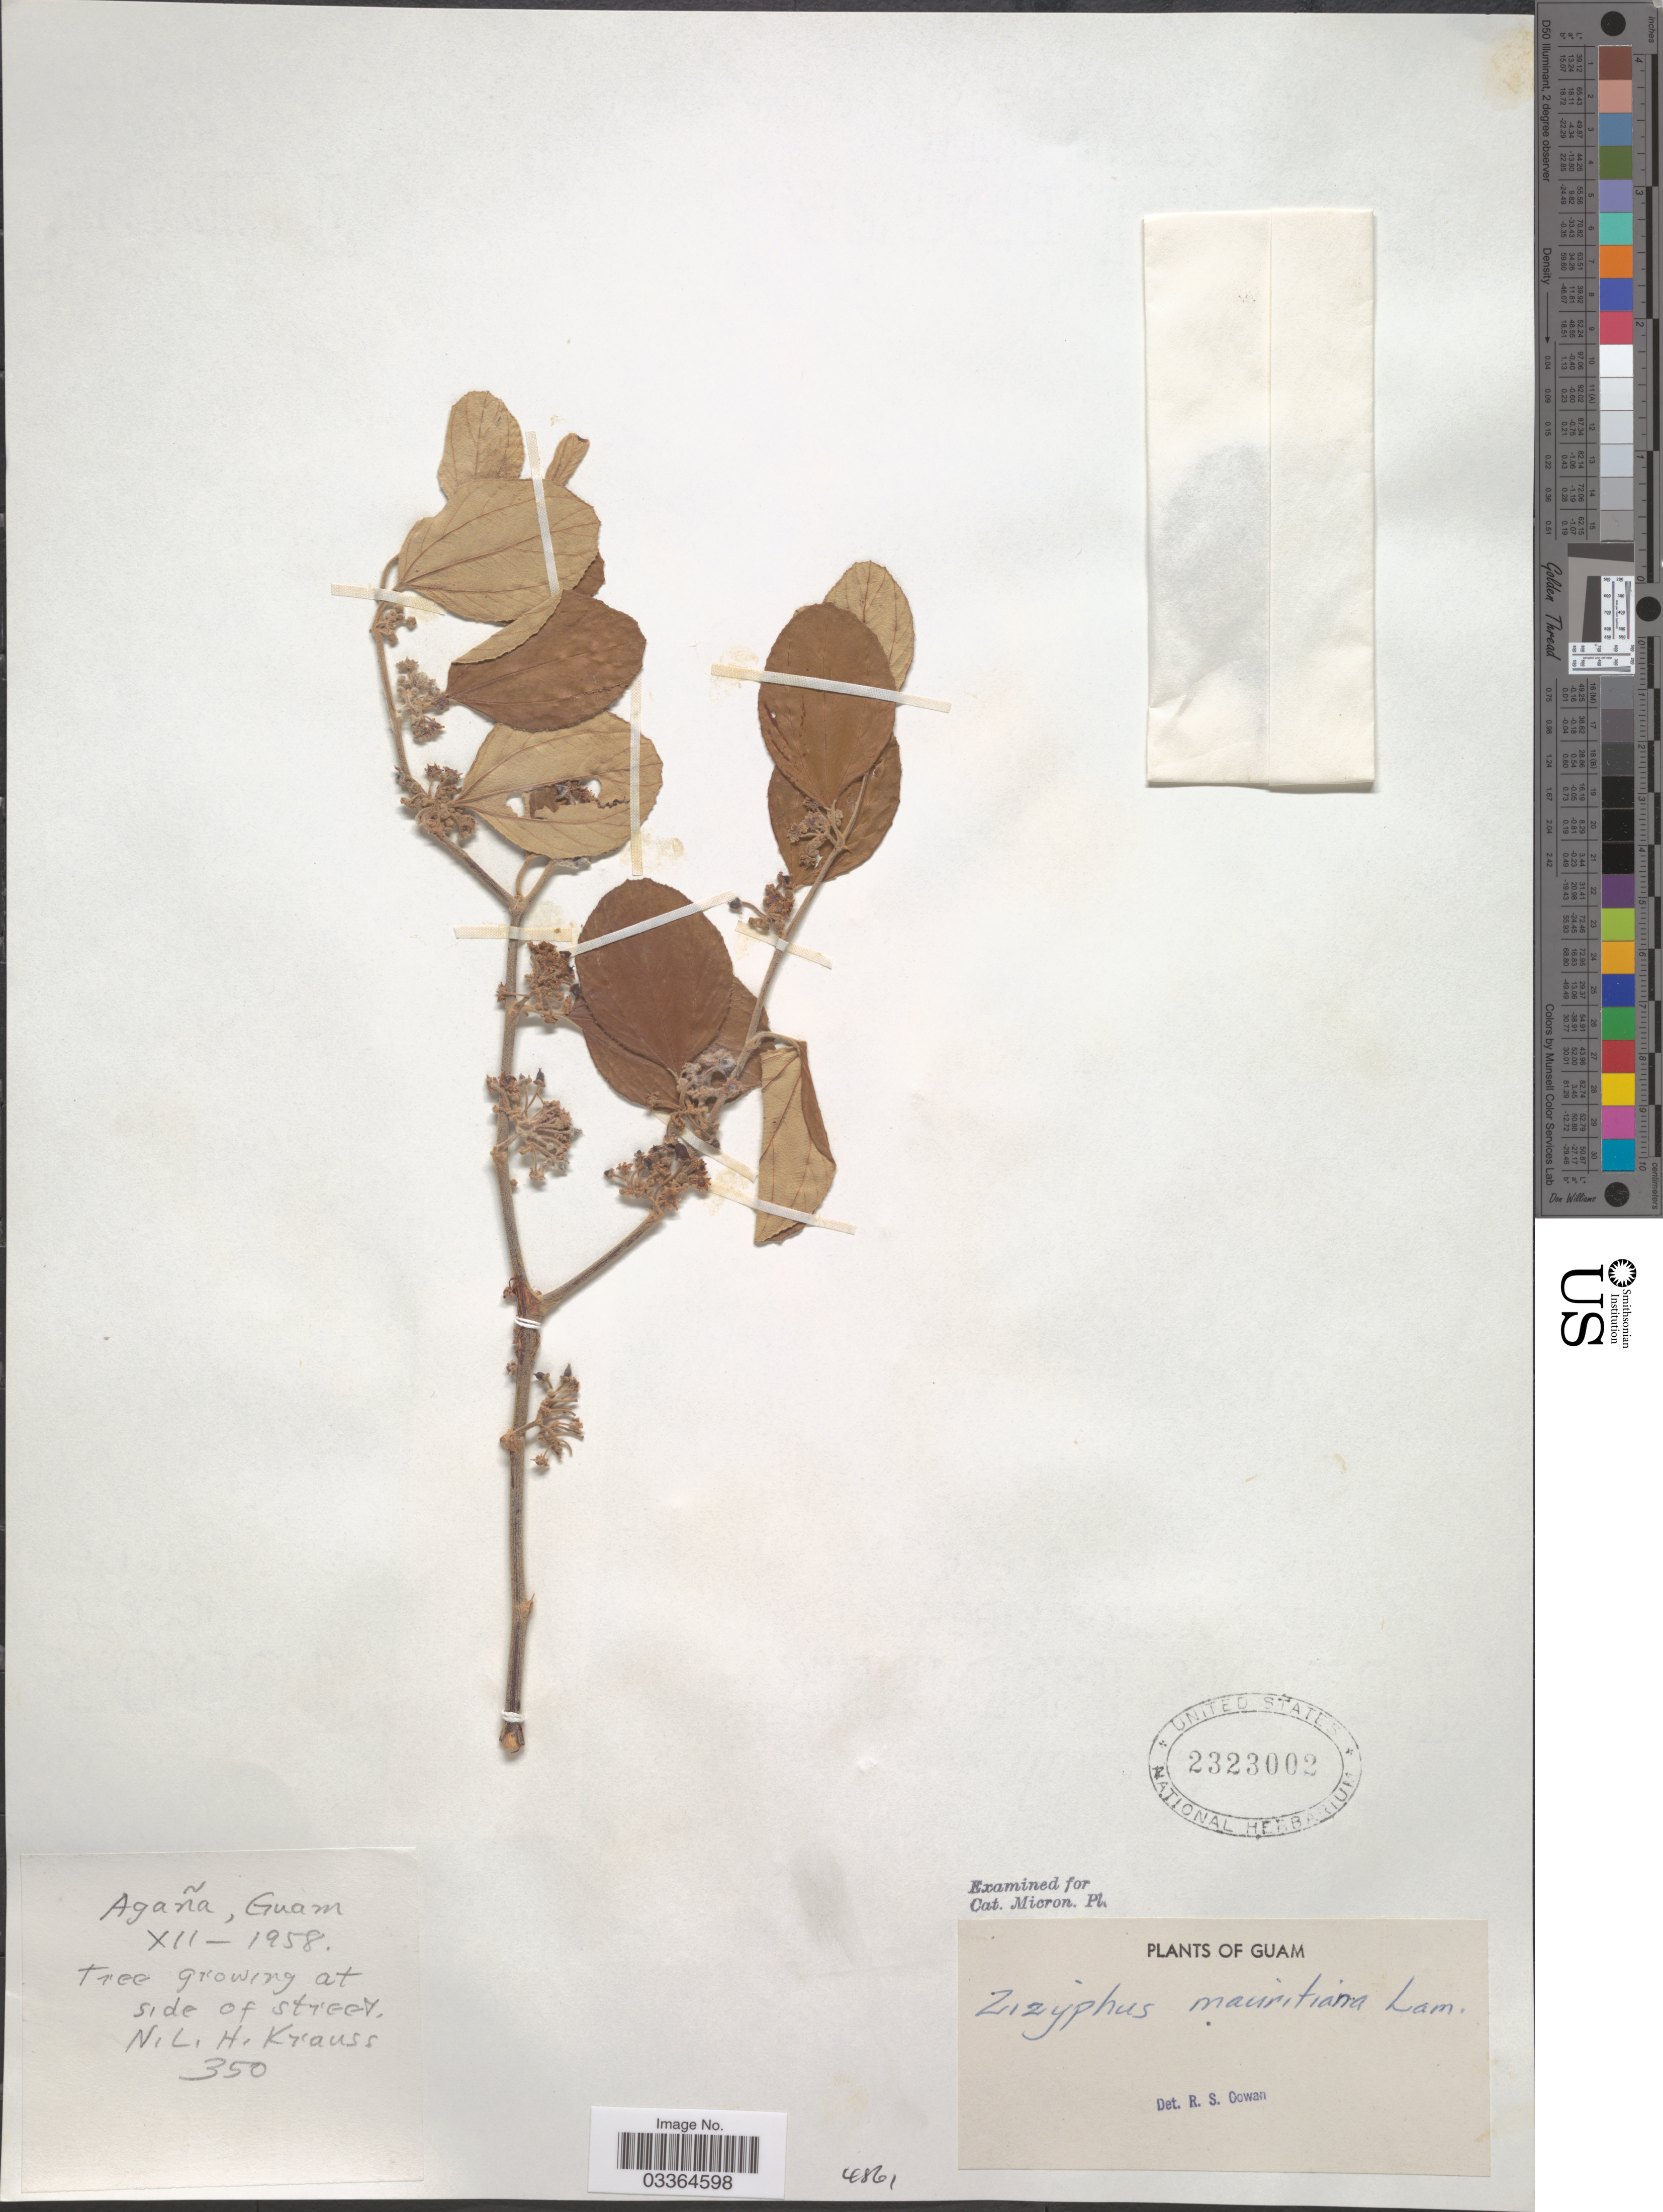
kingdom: Plantae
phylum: Tracheophyta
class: Magnoliopsida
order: Rosales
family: Rhamnaceae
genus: Ziziphus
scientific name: Ziziphus mauritiana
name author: Lam.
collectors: N. Krauss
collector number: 350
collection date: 1958-12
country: Guam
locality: Agaña.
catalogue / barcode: US 2323002